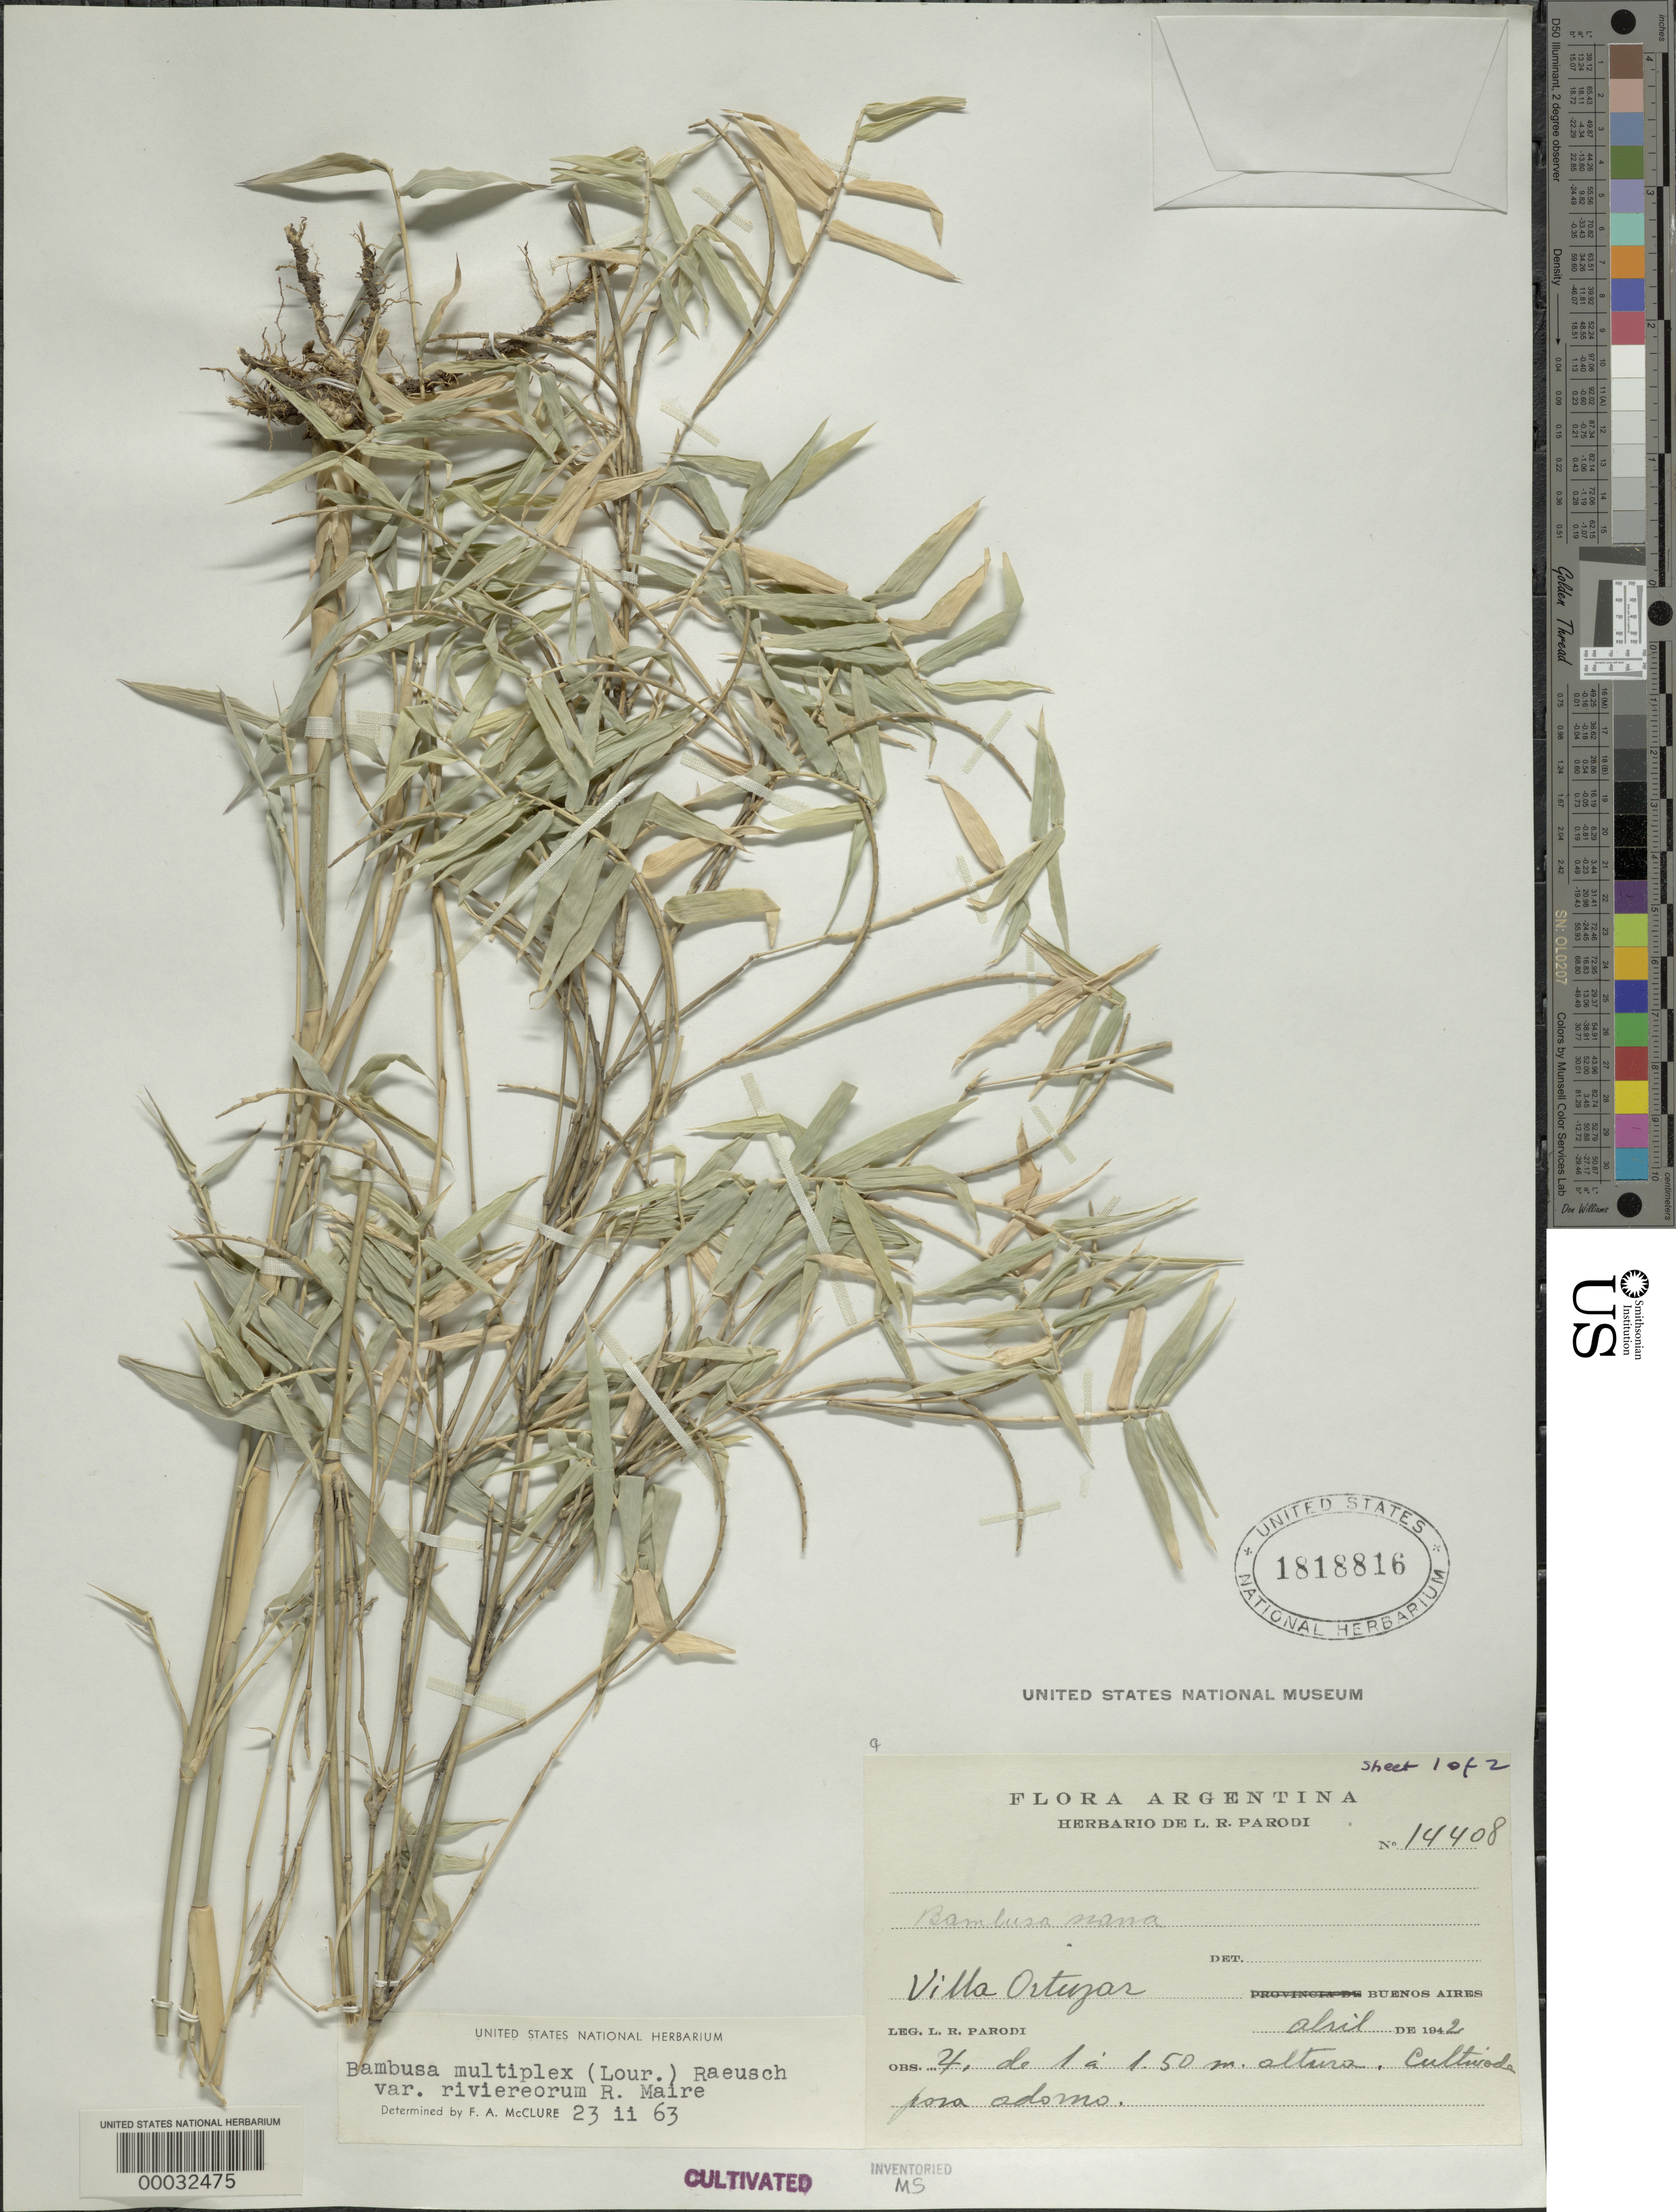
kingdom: Plantae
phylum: Tracheophyta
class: Liliopsida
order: Poales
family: Poaceae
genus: Bambusa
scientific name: Bambusa multiplex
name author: (Lour.) Raeusch. ex Schult. & Schult. f.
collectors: L. R. Parodi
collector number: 14408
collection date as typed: Apr 1942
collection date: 1942-04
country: Argentina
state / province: Ciudad Autónoma de Buenos Aires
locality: Buenos Aries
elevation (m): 150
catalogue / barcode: US 1818816